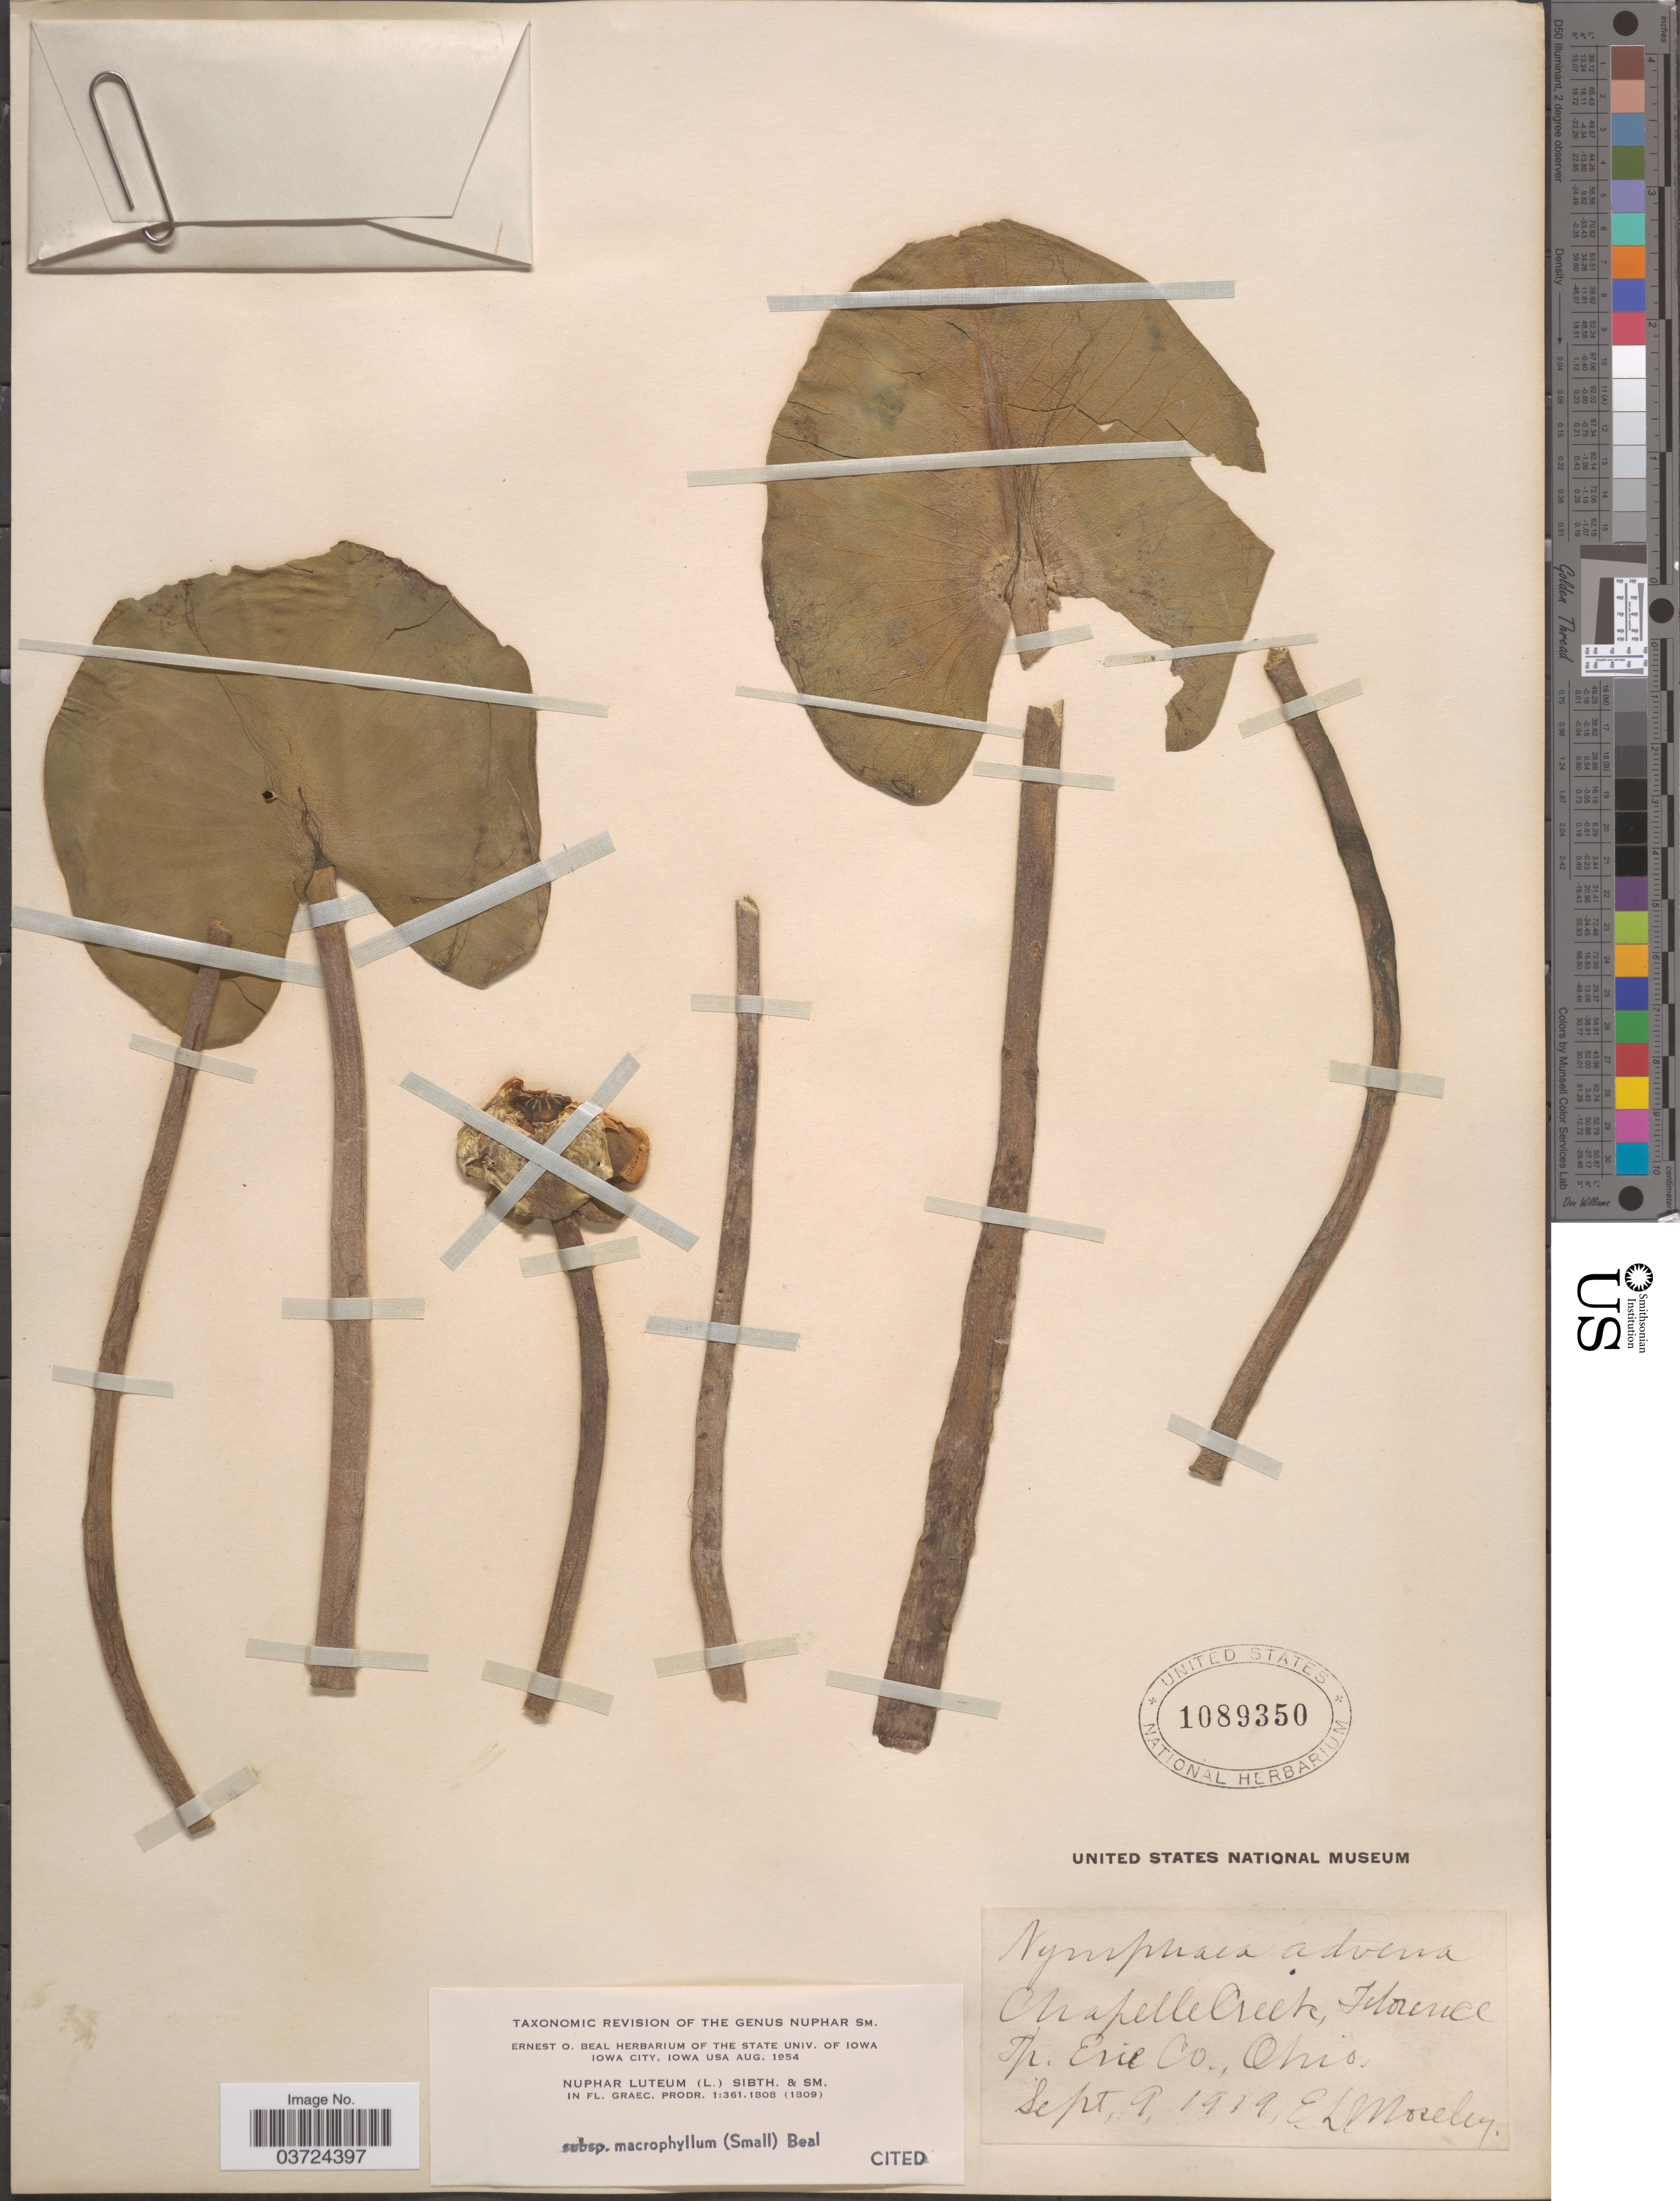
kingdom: Plantae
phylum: Tracheophyta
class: Magnoliopsida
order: Nymphaeales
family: Nymphaeaceae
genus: Nuphar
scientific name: Nuphar advena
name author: (Aiton) W.T. Aiton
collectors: E. Moseley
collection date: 1919-09-09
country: United States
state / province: Ohio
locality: Chapelle Creek, Florence Tp. Erie Co.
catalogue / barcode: US 1089350